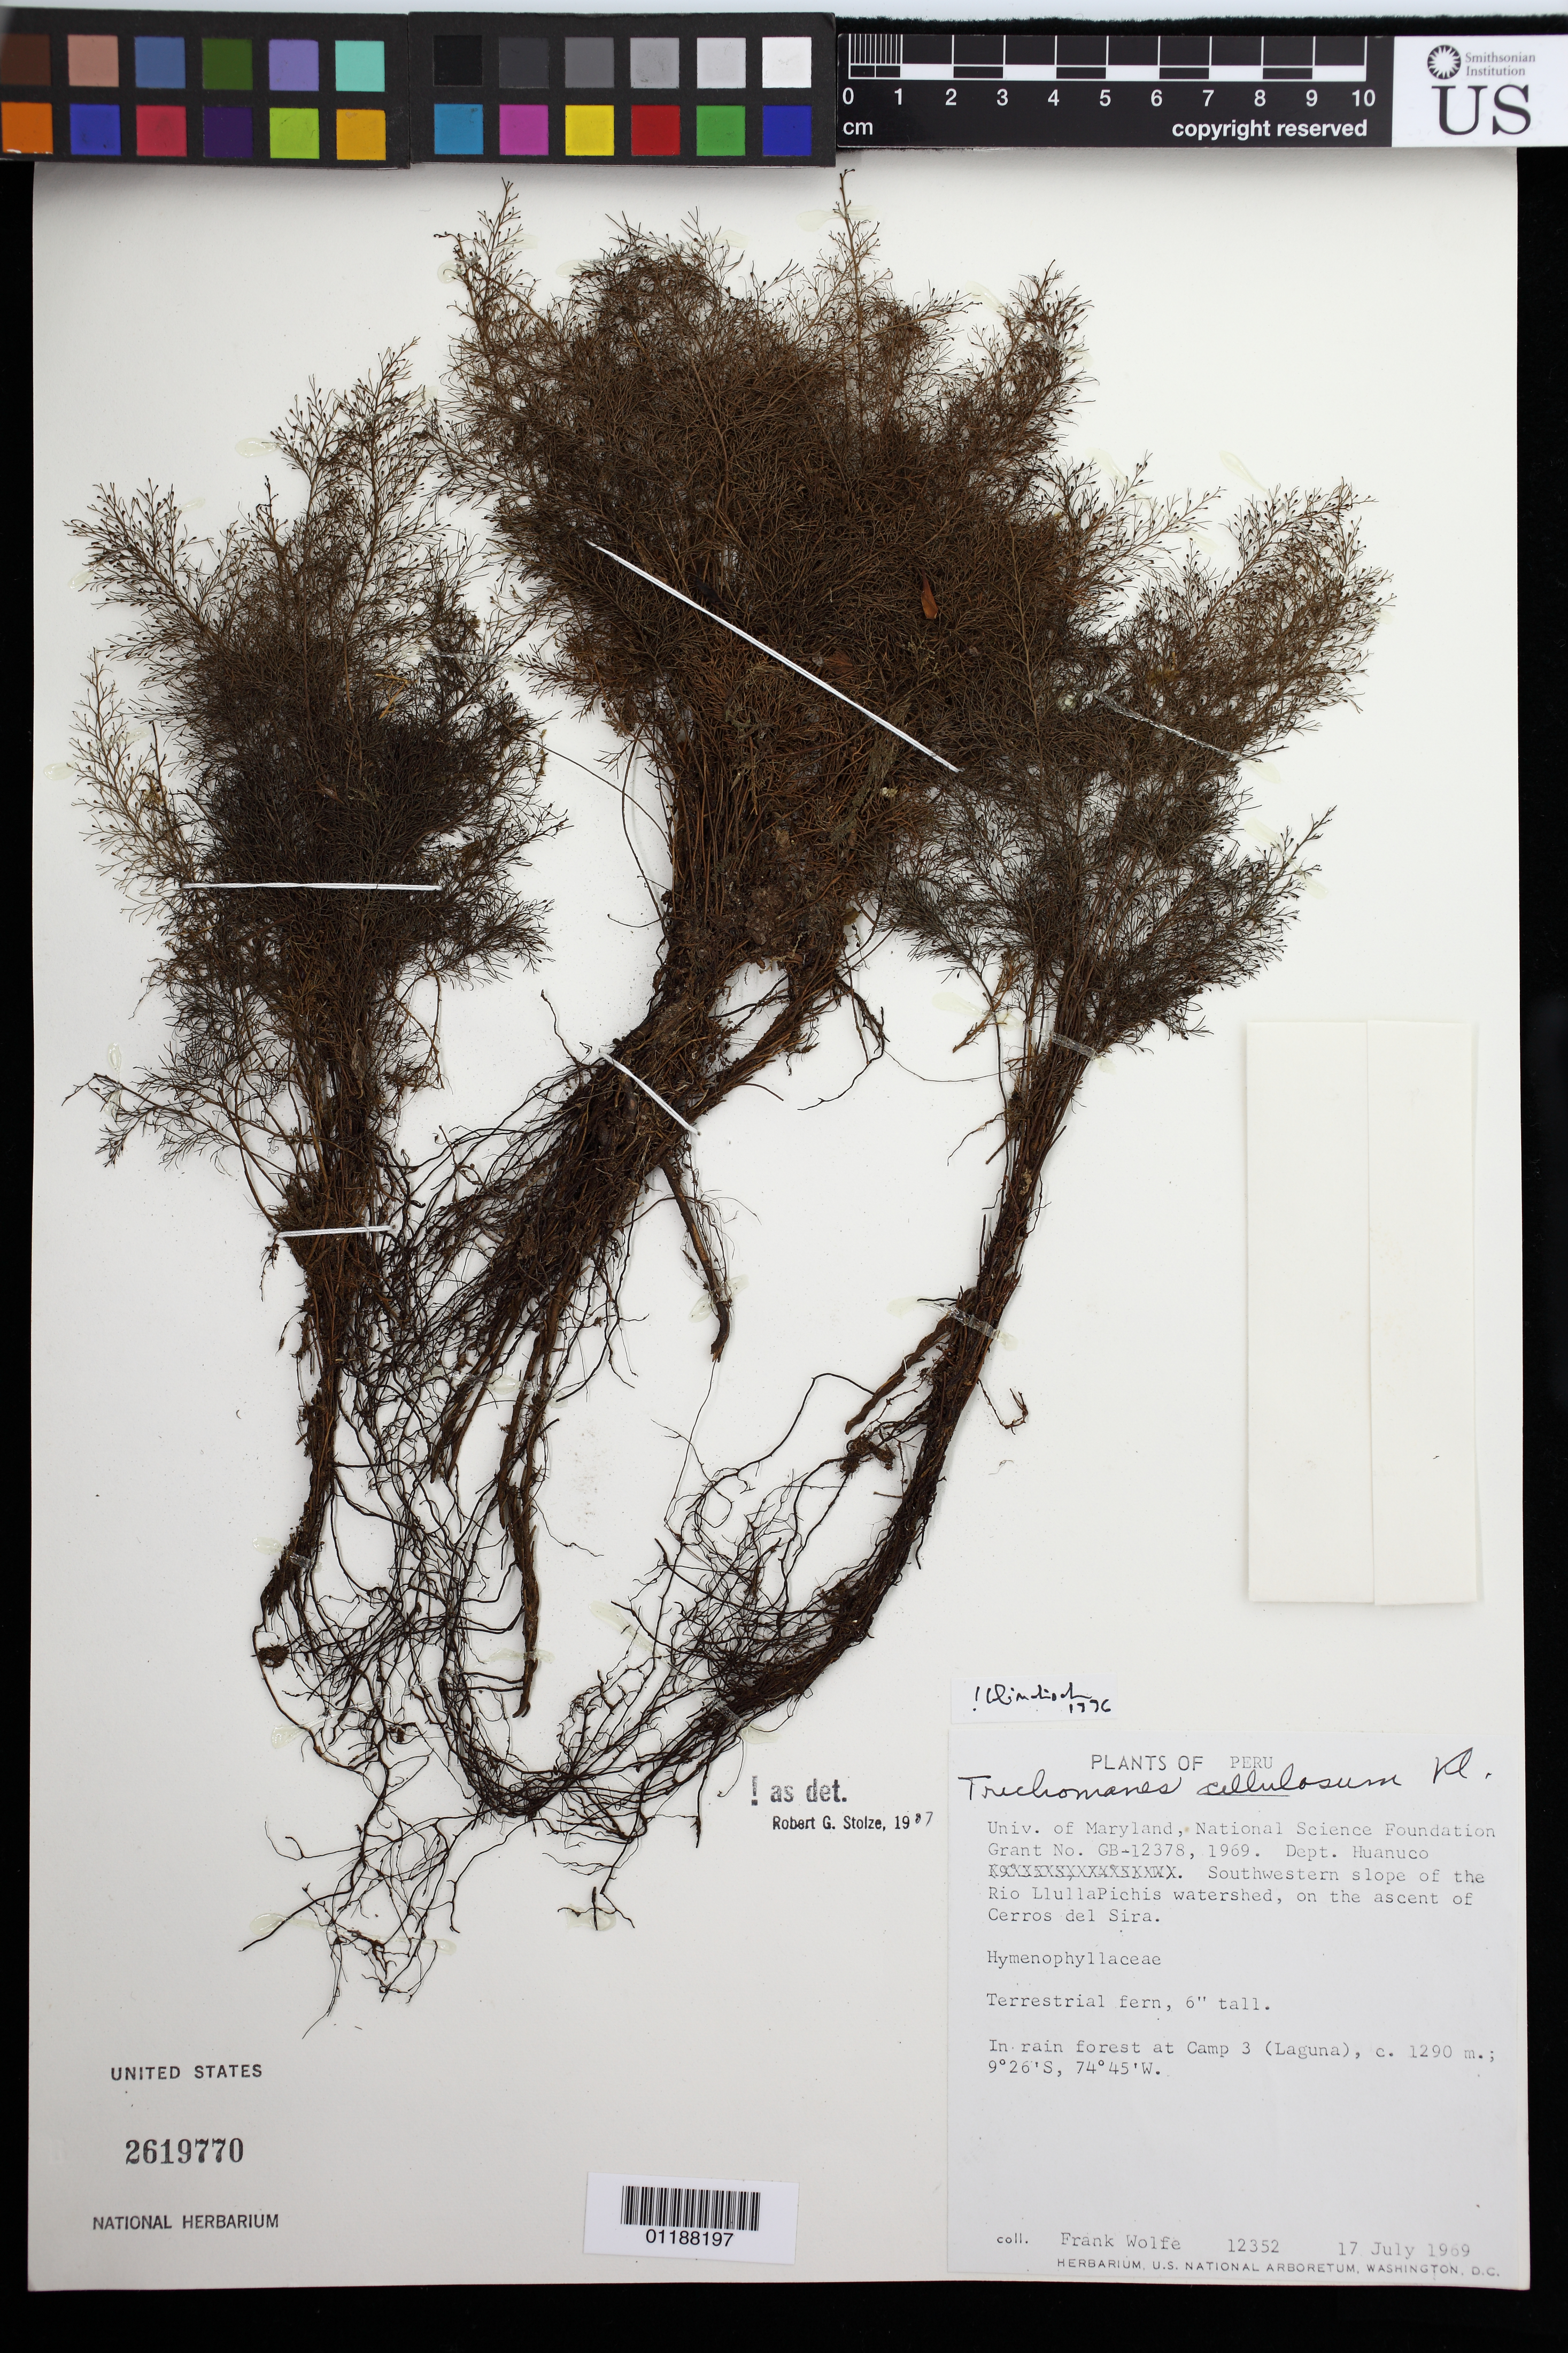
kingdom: Plantae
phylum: Tracheophyta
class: Polypodiopsida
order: Hymenophyllales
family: Hymenophyllaceae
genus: Abrodictyum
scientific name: Abrodictyum cellulosum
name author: (Klotzsch) Ebihara & Dubuisson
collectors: F. Wolfe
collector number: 12352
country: Peru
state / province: Huánuco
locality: SW slope of the Rio Llullapichis watershed, on the ascent of Cerros del Sira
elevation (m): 1290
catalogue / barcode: US 2619770